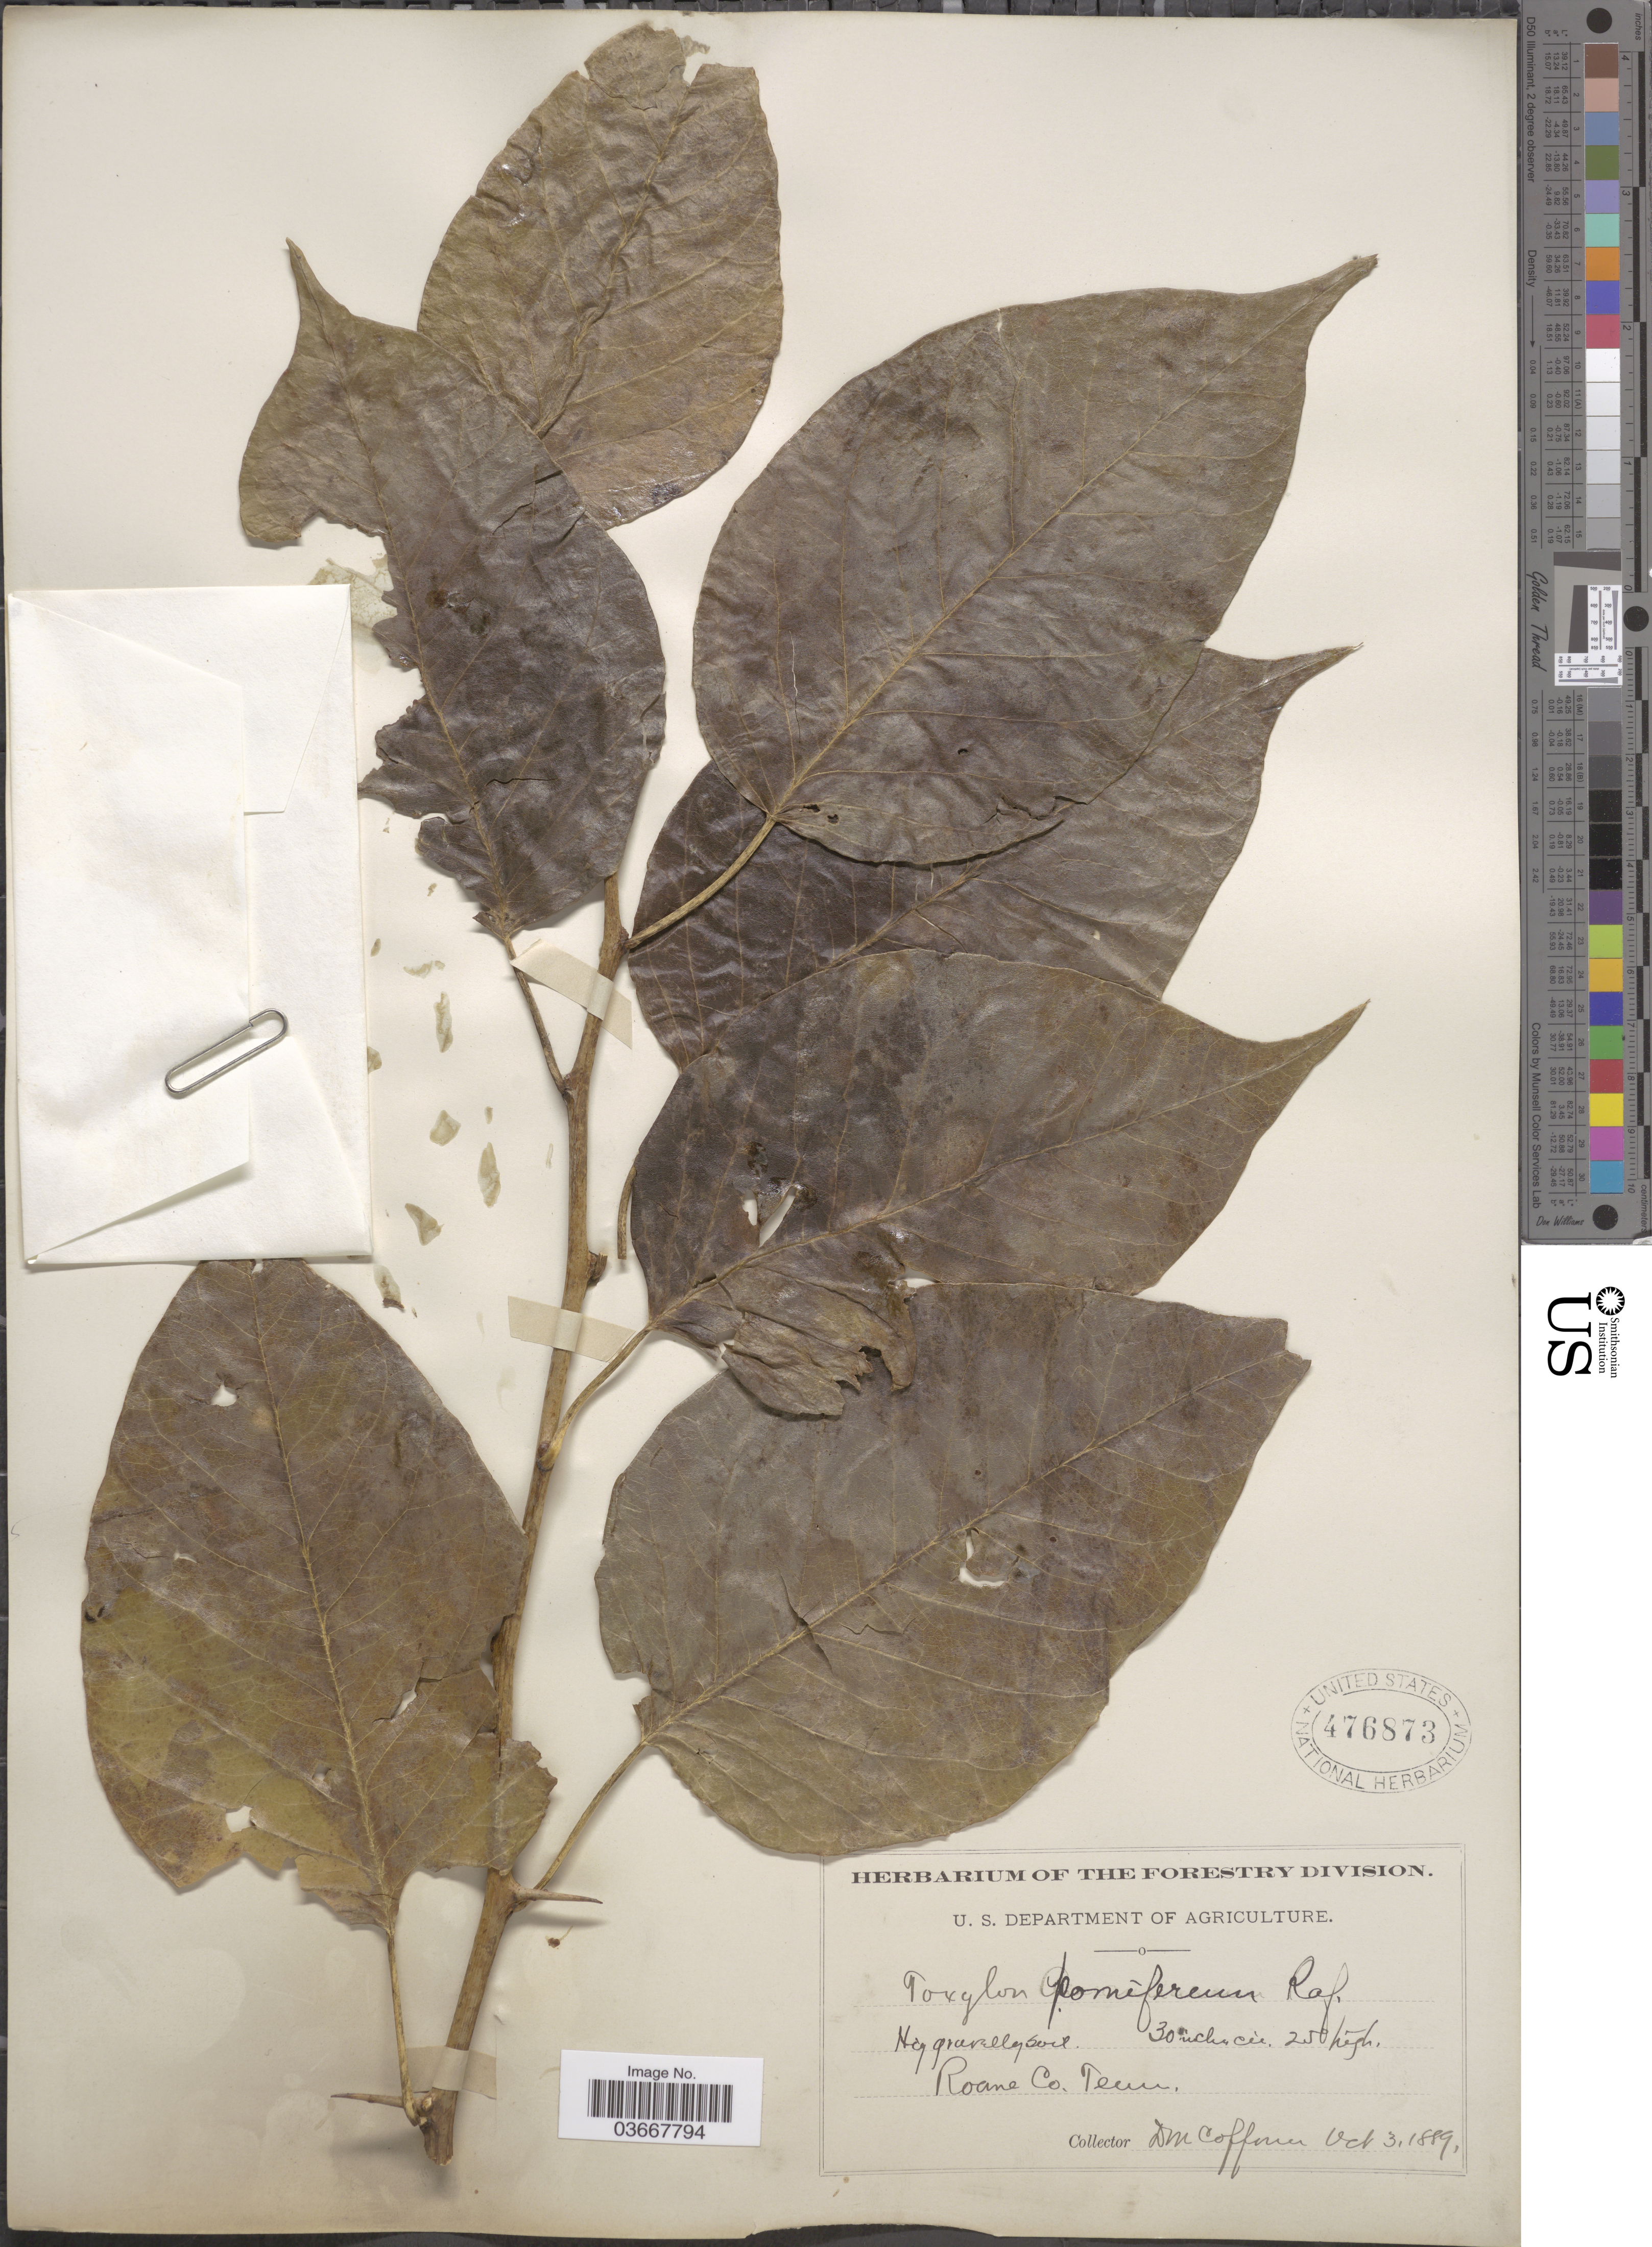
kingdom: Plantae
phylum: Tracheophyta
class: Magnoliopsida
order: Rosales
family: Moraceae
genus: Maclura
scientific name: Maclura pomifera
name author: (Raf.) C.K. Schneid.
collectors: D. M. Coffman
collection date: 1889-10-03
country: United States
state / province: Tennessee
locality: Roane Co.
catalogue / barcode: US 476873